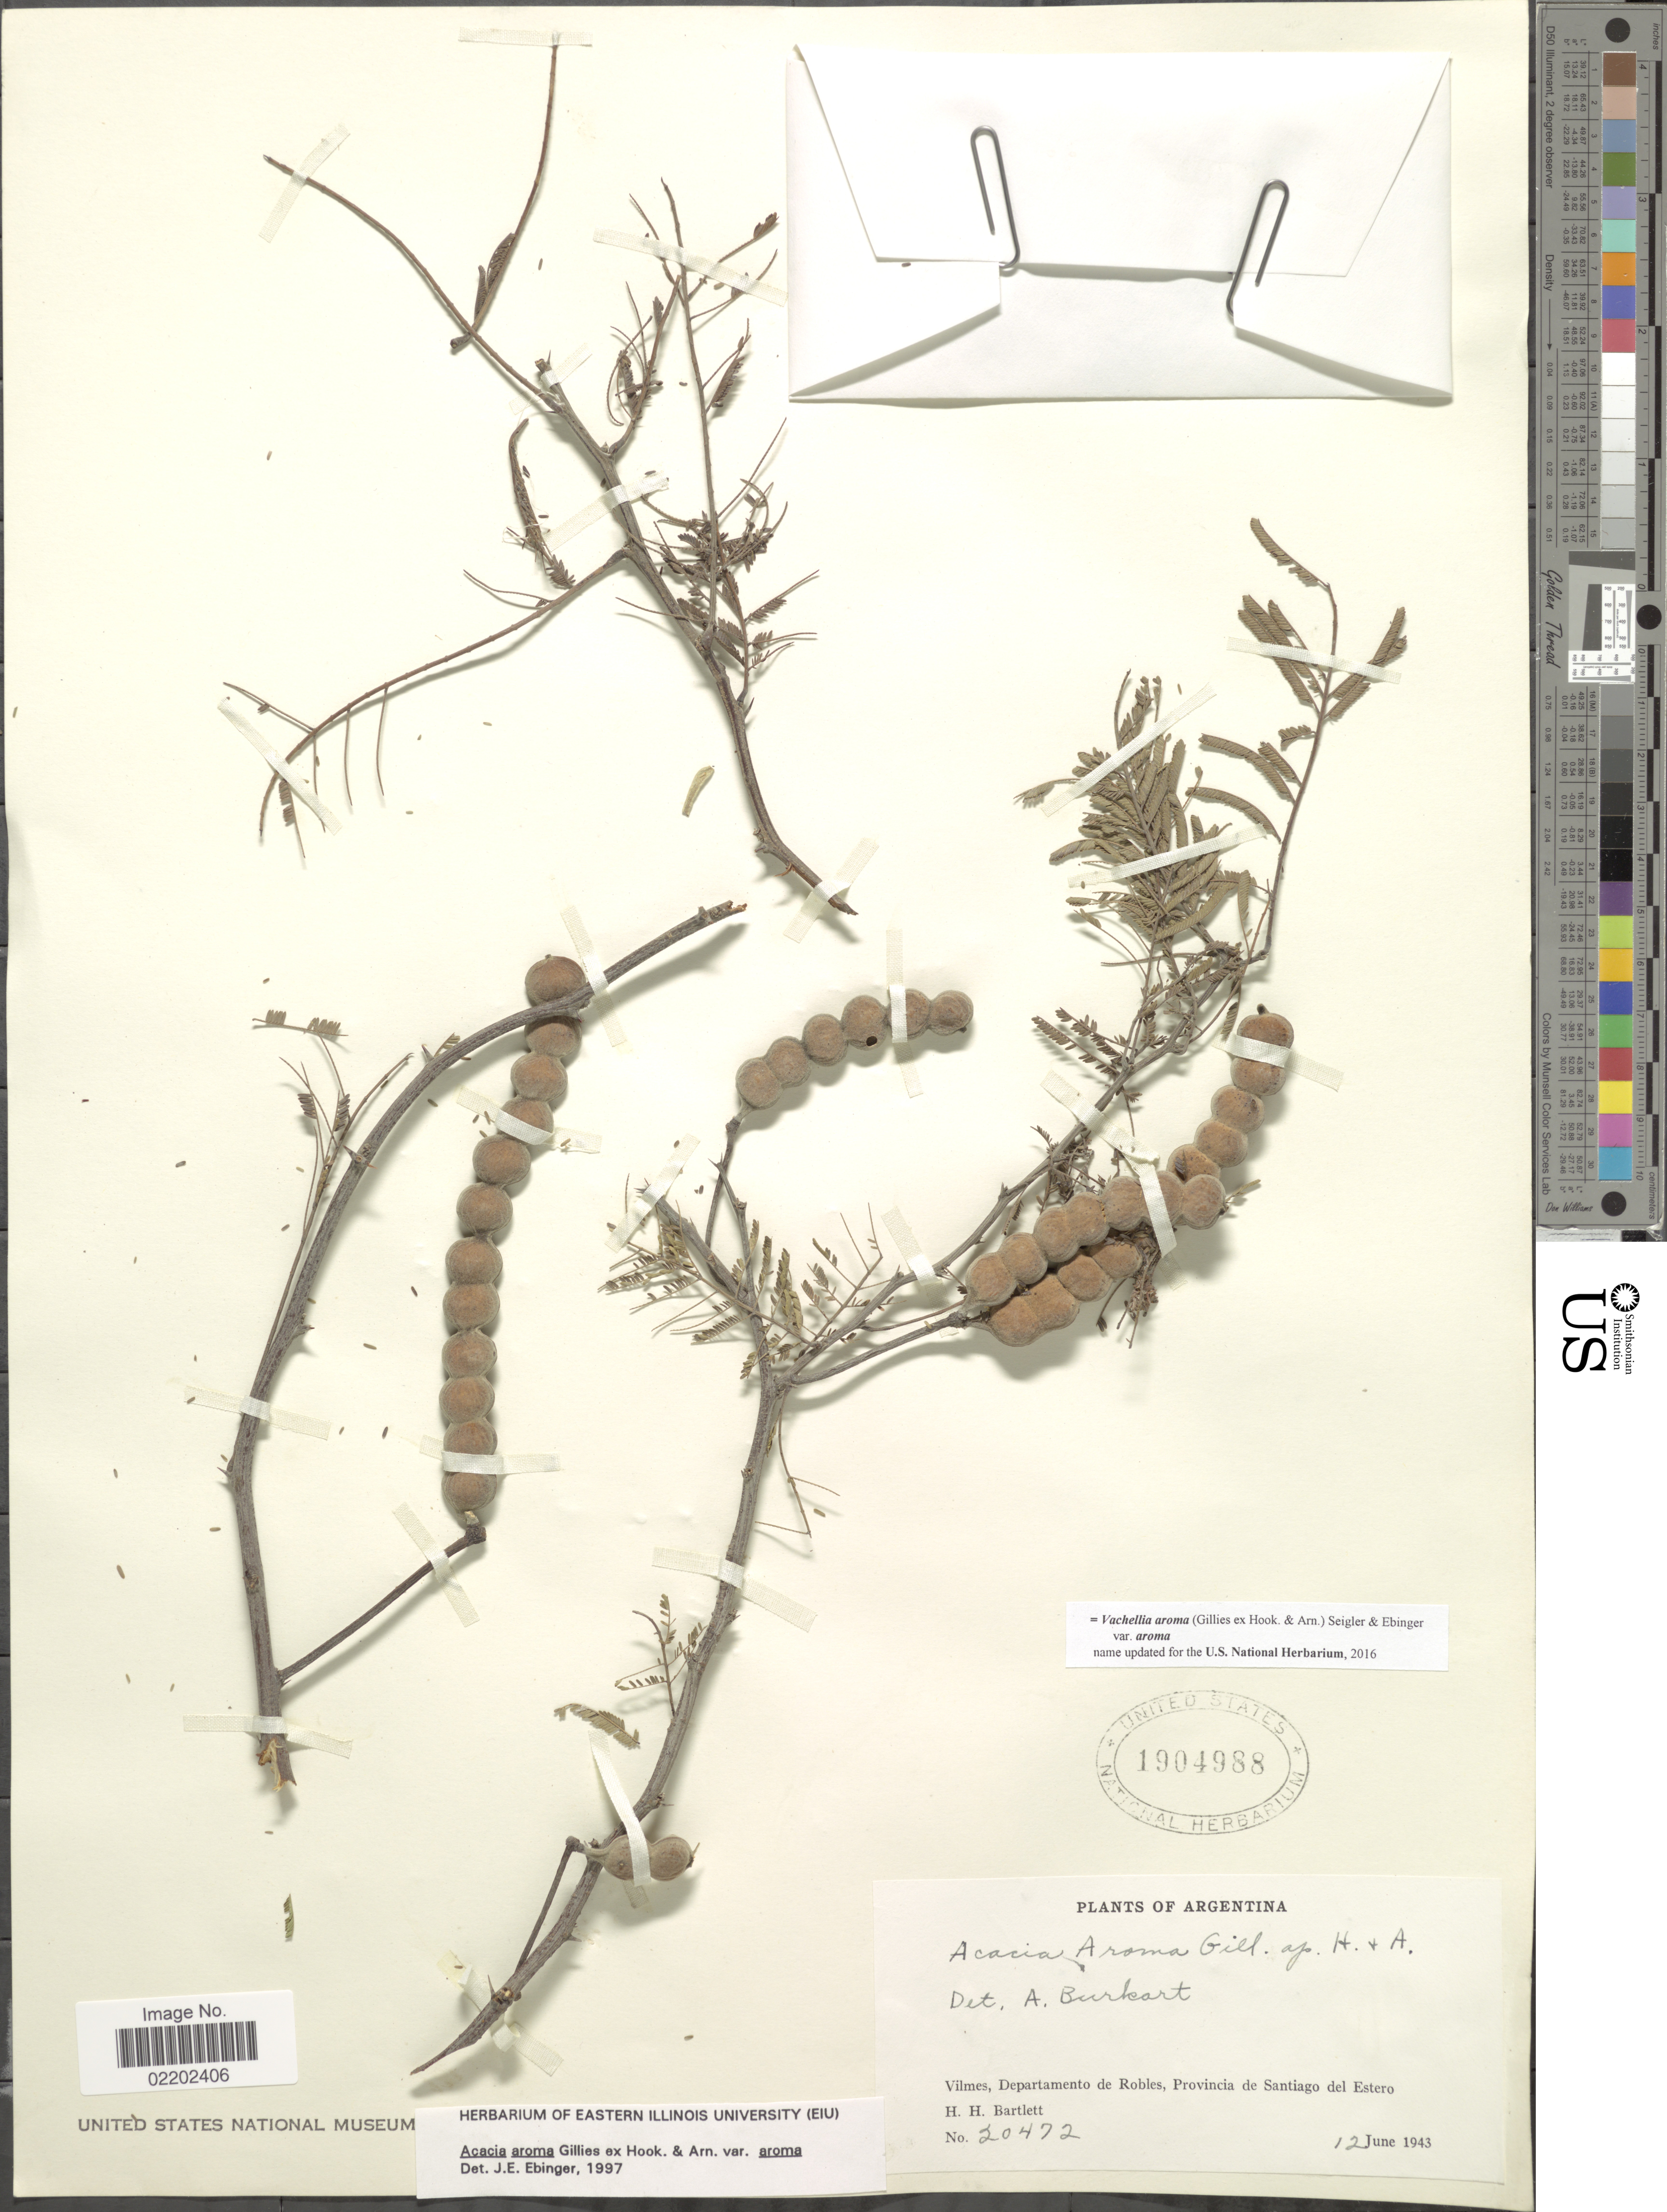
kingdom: Plantae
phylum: Tracheophyta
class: Magnoliopsida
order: Fabales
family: Fabaceae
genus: Vachellia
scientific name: Vachellia aroma var. aroma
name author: (Gillies ex Hook. & Arn.) Seigler & Ebinger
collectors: H. H. Bartlett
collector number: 20472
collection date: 1943-06-12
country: Argentina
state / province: Santiago del Estero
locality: Vilmes, Departamento de Robles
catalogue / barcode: US 1904988